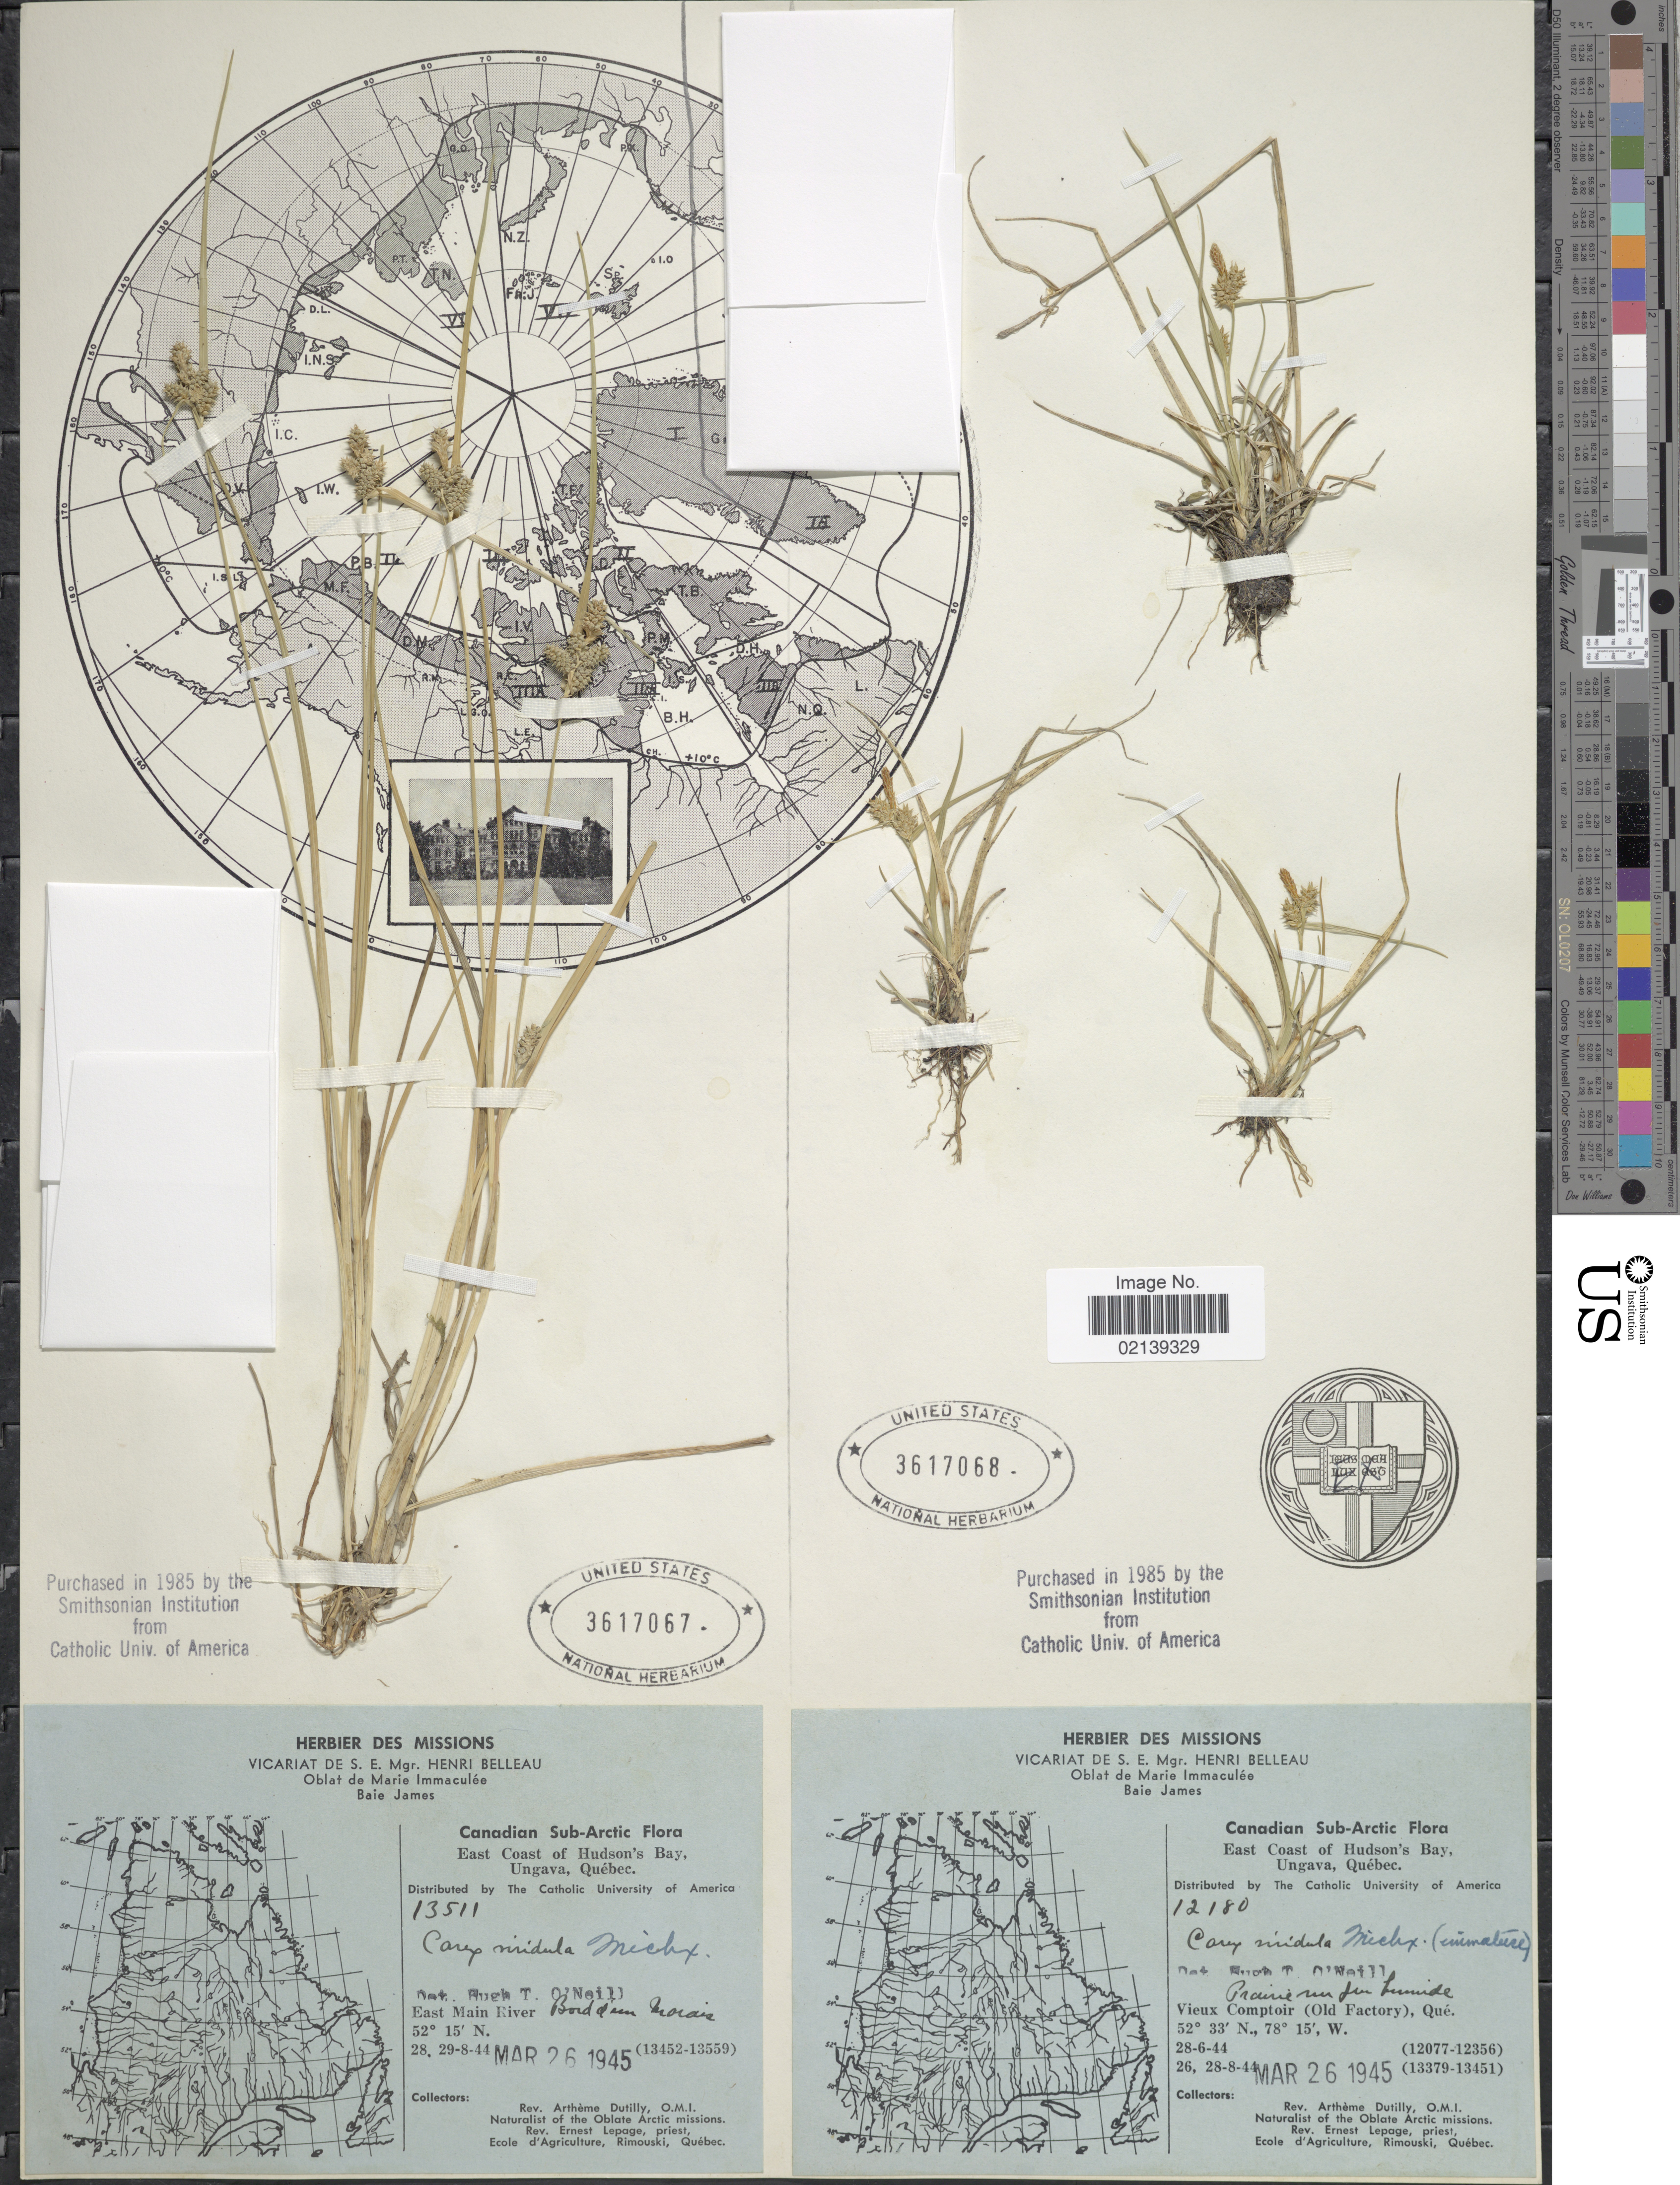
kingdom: Plantae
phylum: Tracheophyta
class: Liliopsida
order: Poales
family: Cyperaceae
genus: Carex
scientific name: Carex oederi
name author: Retz.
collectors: A. Dutilly & E. Lepage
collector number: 13511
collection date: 1945-03-26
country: Canada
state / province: Quebec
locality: Bord d'un Morias, Canadian Sub-Arctic, East Coast of Hudson's Bay, Ungava, East Main River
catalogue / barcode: US 3617067